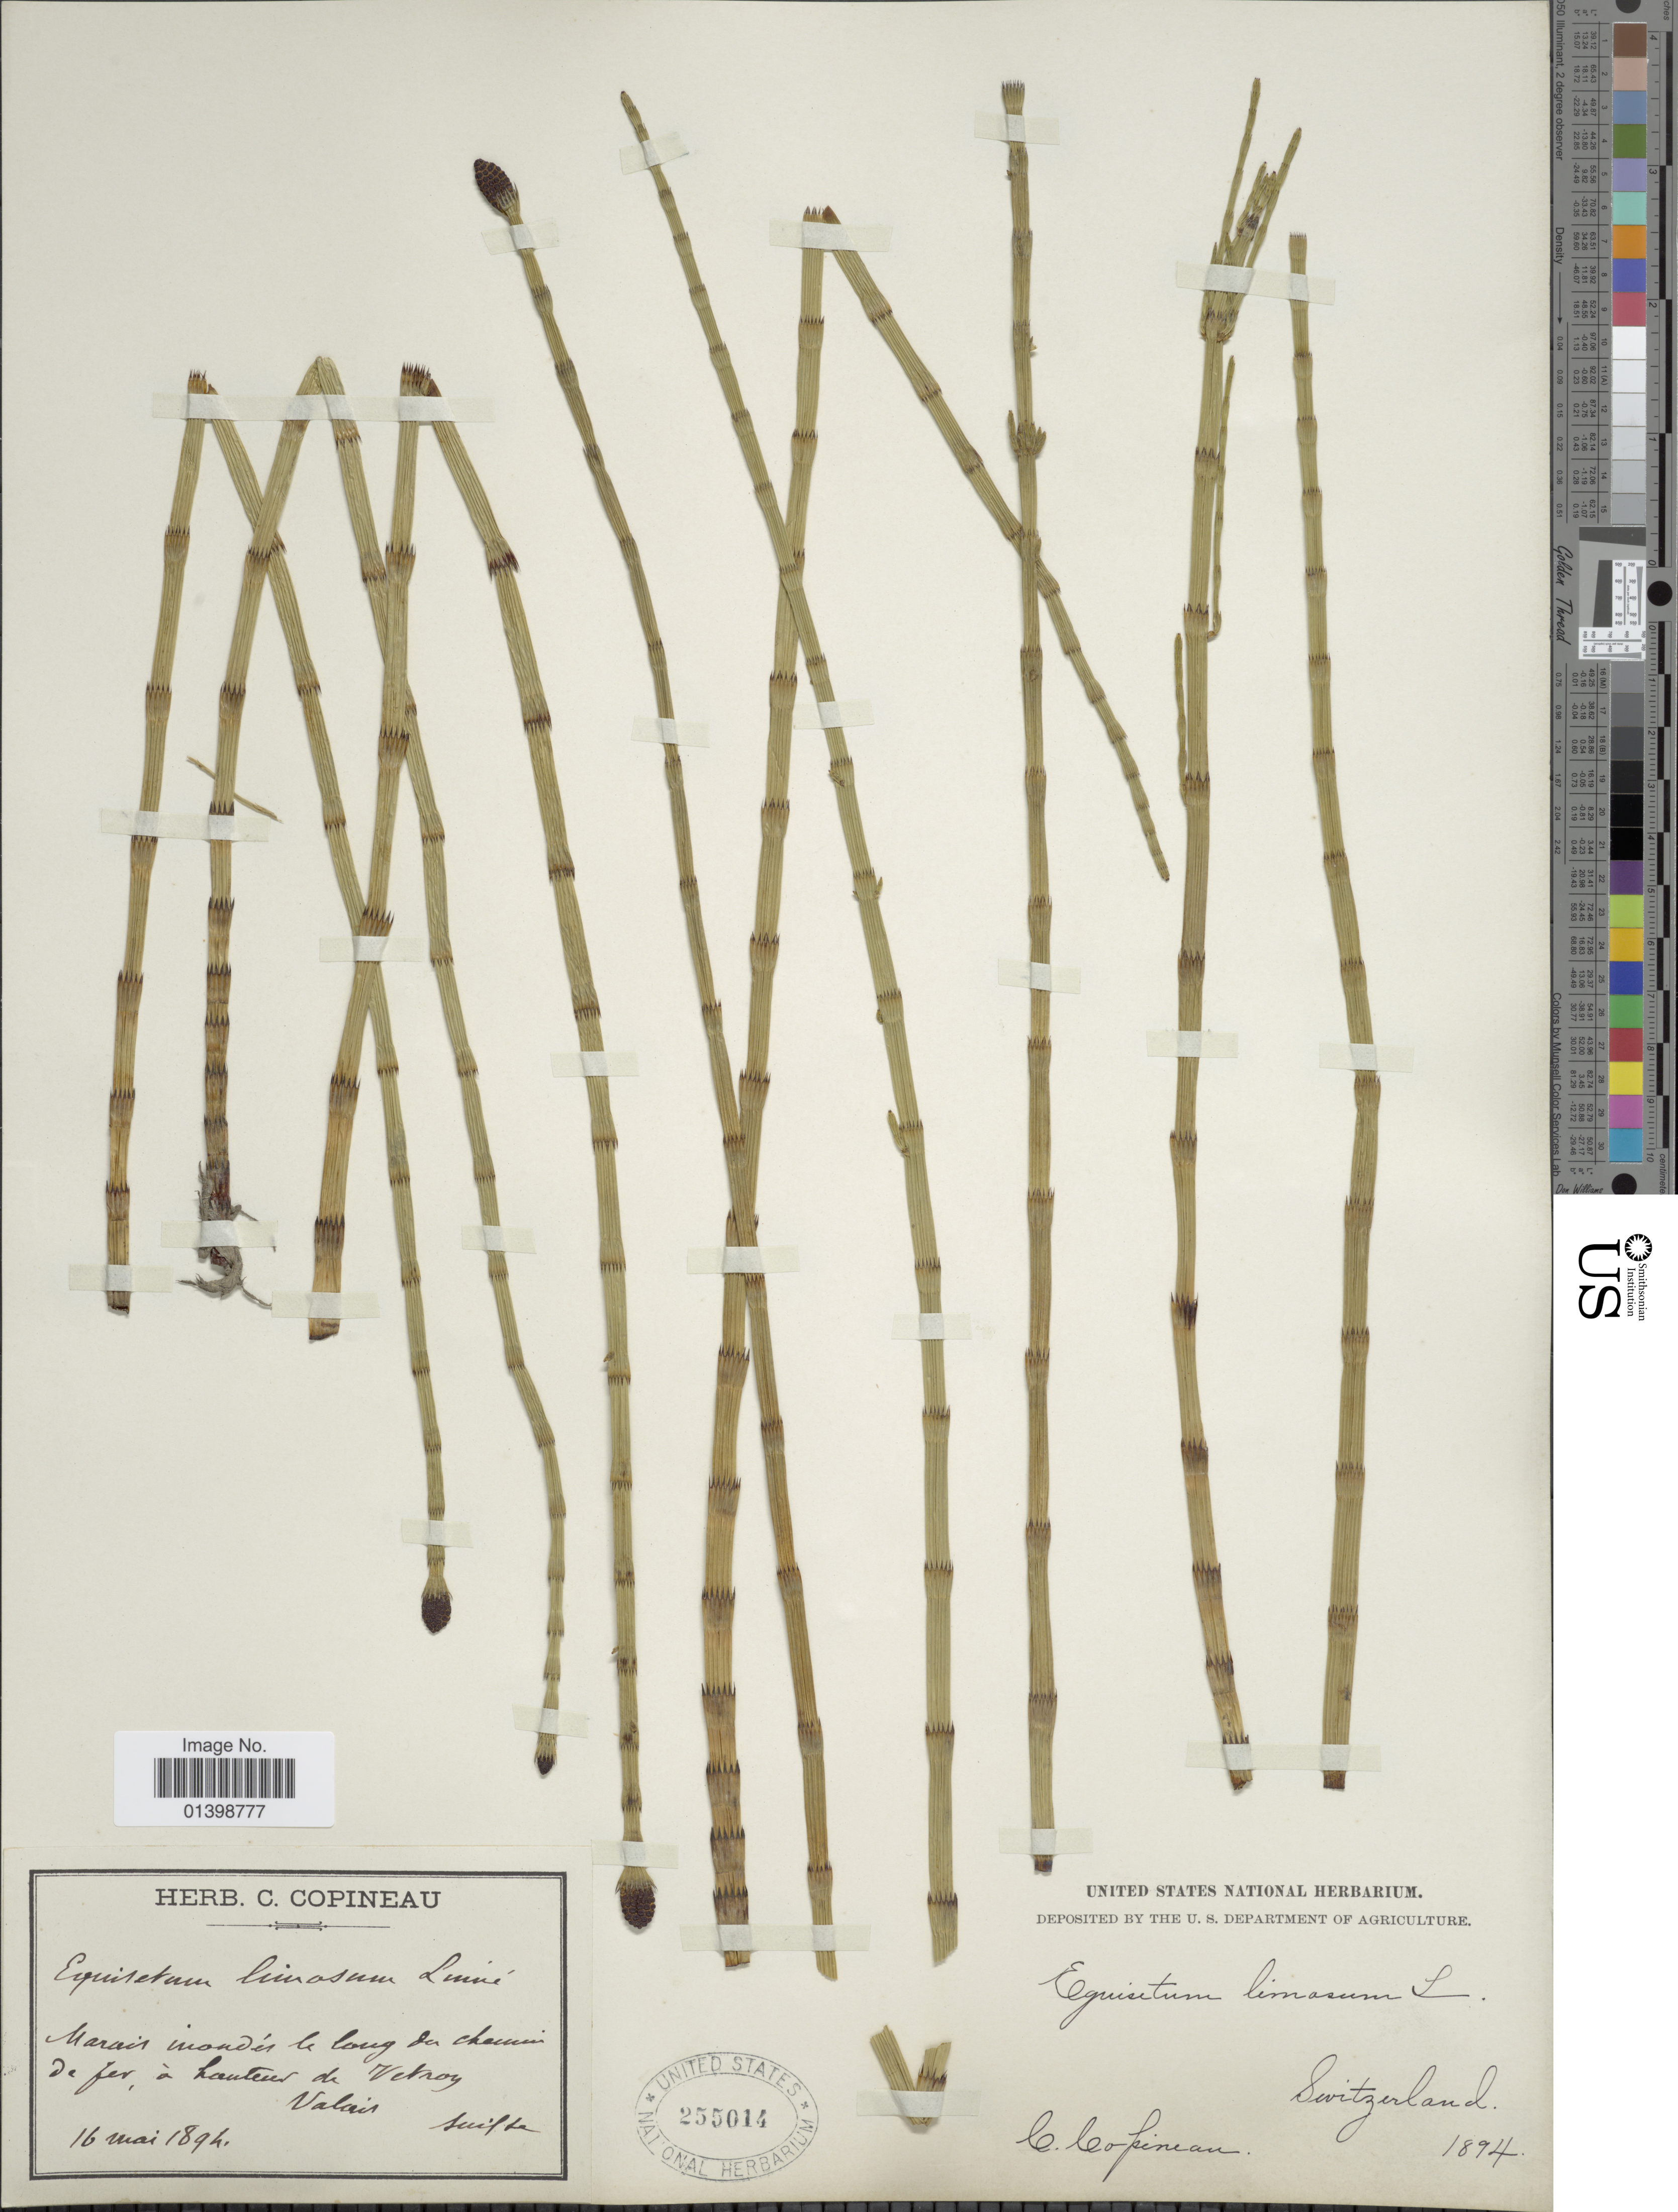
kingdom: Plantae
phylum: Tracheophyta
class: Polypodiopsida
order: Equisetales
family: Equisetaceae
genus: Equisetum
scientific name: Equisetum x litorale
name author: Kuhlw.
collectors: C. Copineau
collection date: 1894-05-16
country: Switzerland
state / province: Valais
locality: Marais inondés le long du chemin de fer, à hauteur de Vetroz [flooded marshes along railroad, up to Vetroz]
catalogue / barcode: US 255014